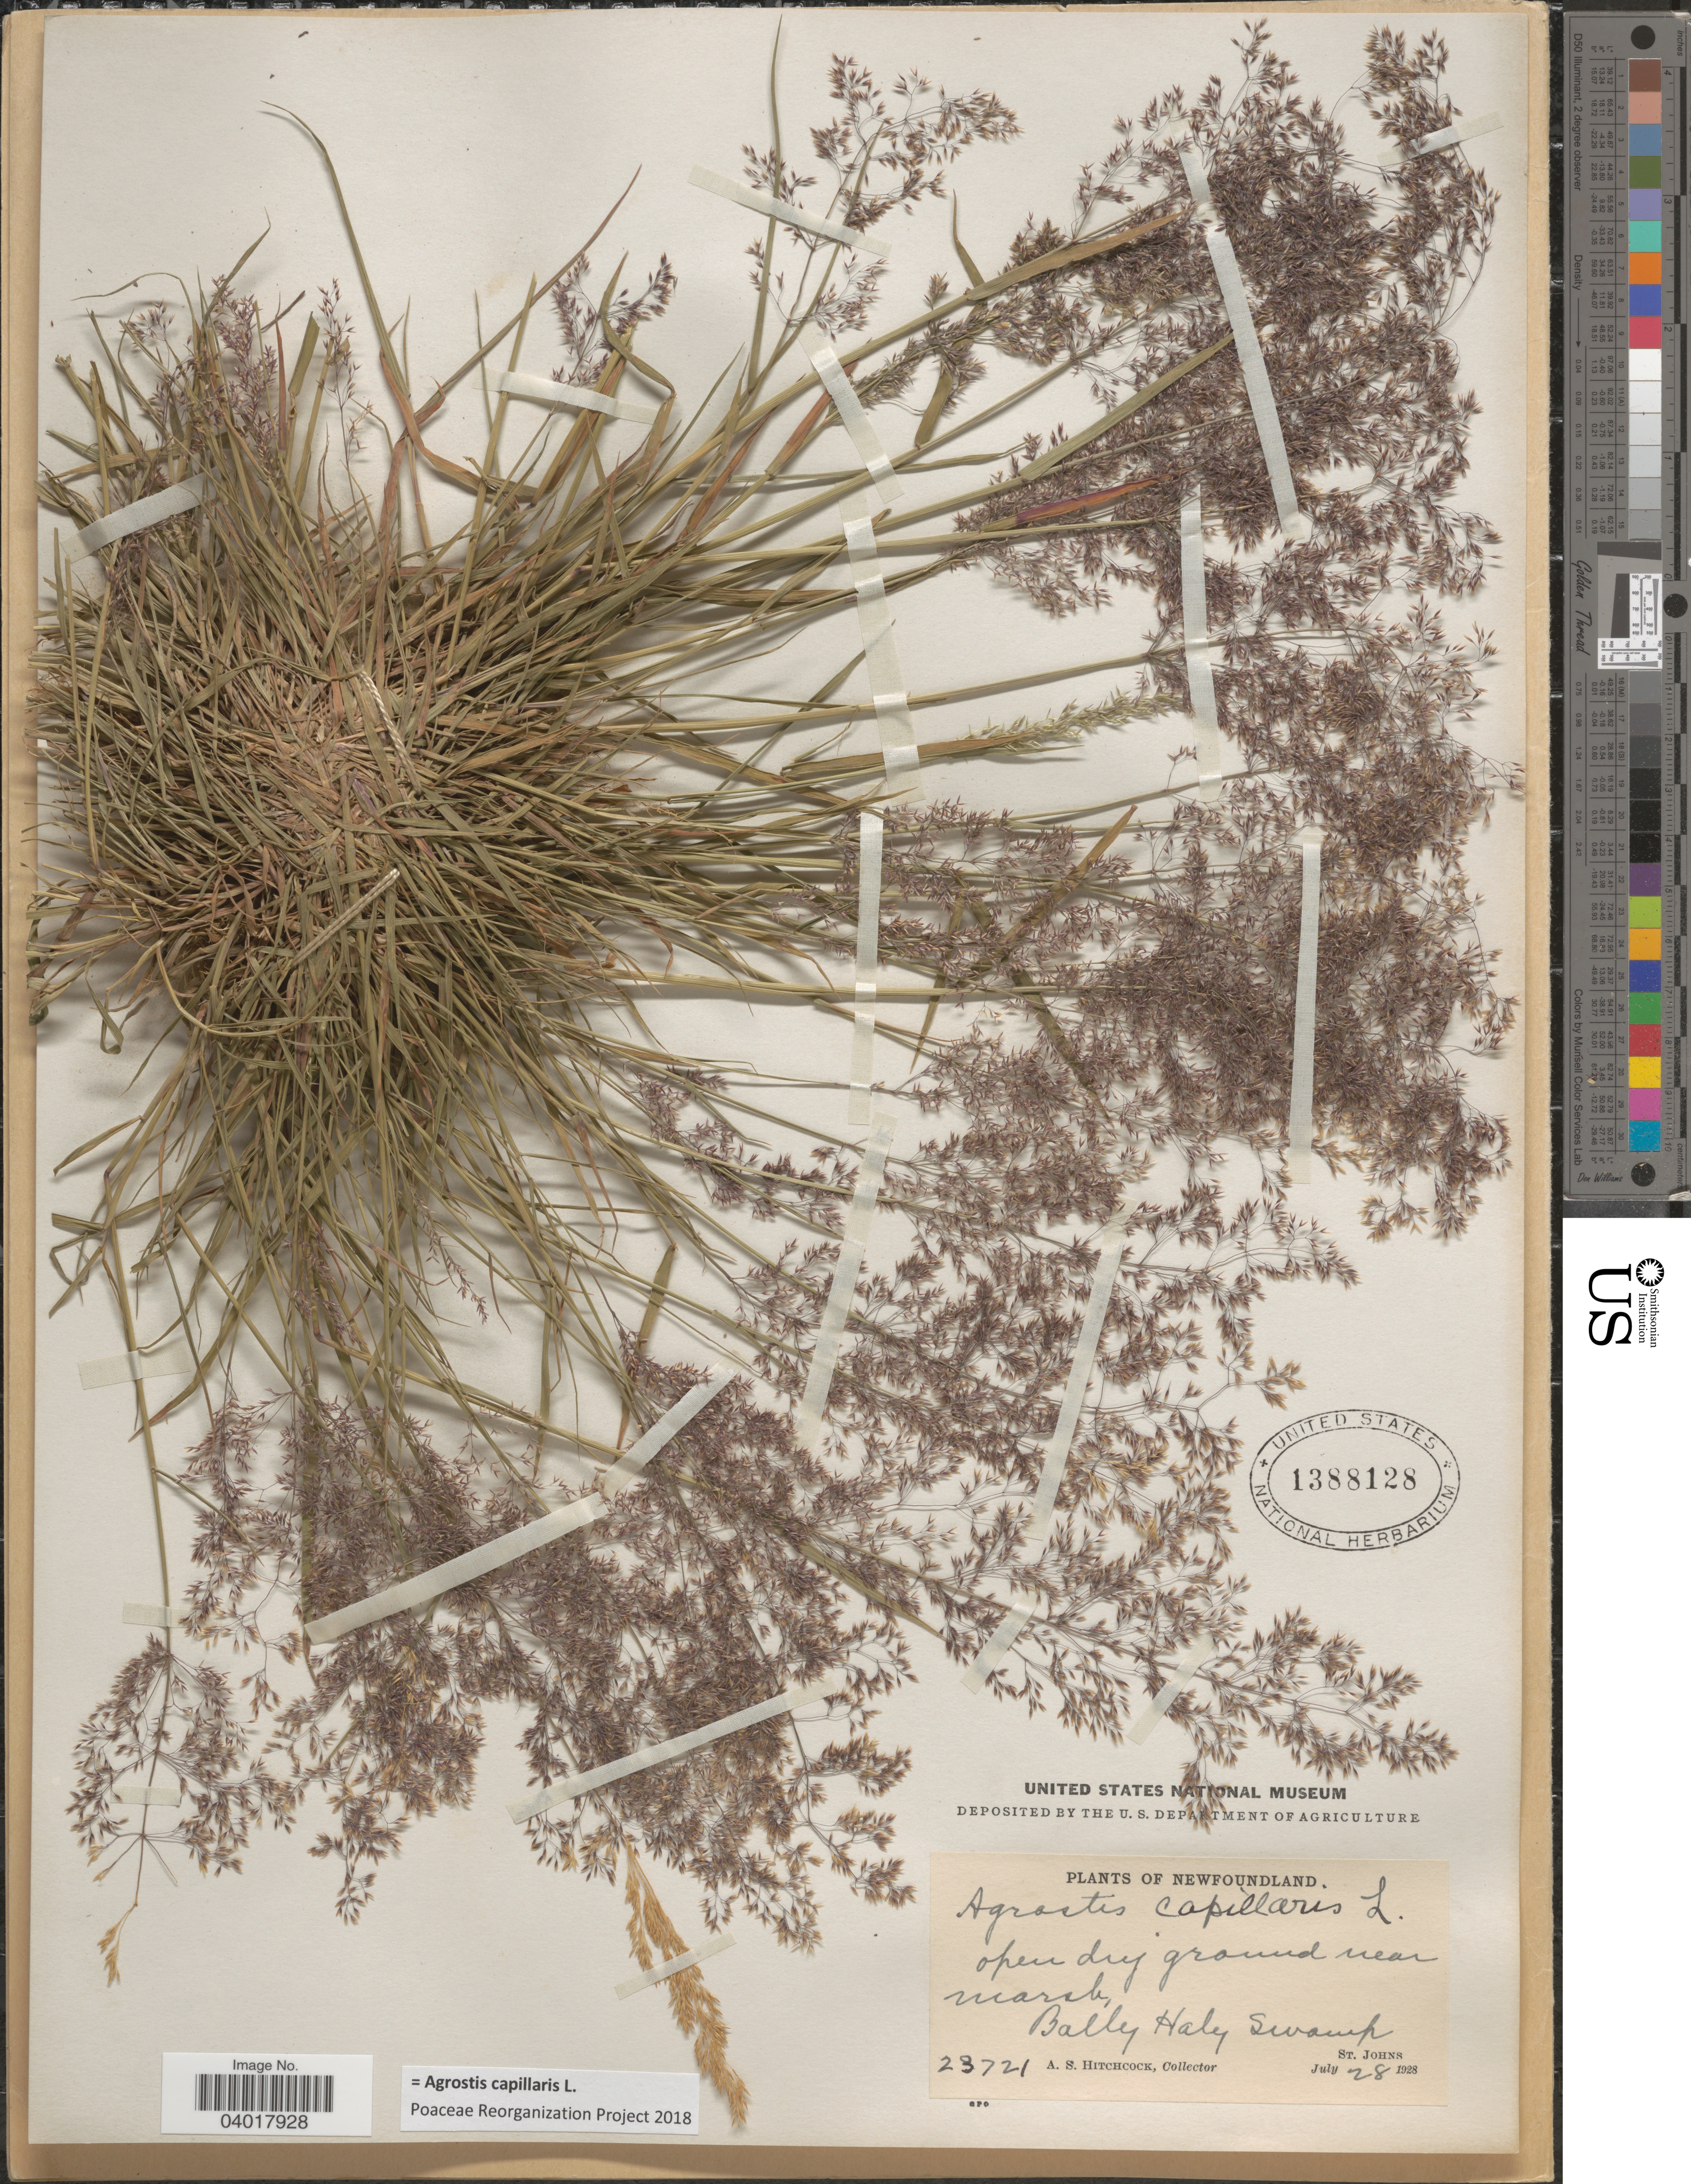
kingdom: Plantae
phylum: Tracheophyta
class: Liliopsida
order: Poales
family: Poaceae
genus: Agrostis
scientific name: Agrostis capillaris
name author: L.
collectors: A. S. Hitchcock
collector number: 23721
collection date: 1928-07-28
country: Canada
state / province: Newfoundland and Labrador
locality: Bally Haly Swamp. St. Johns.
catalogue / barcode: US 1388128